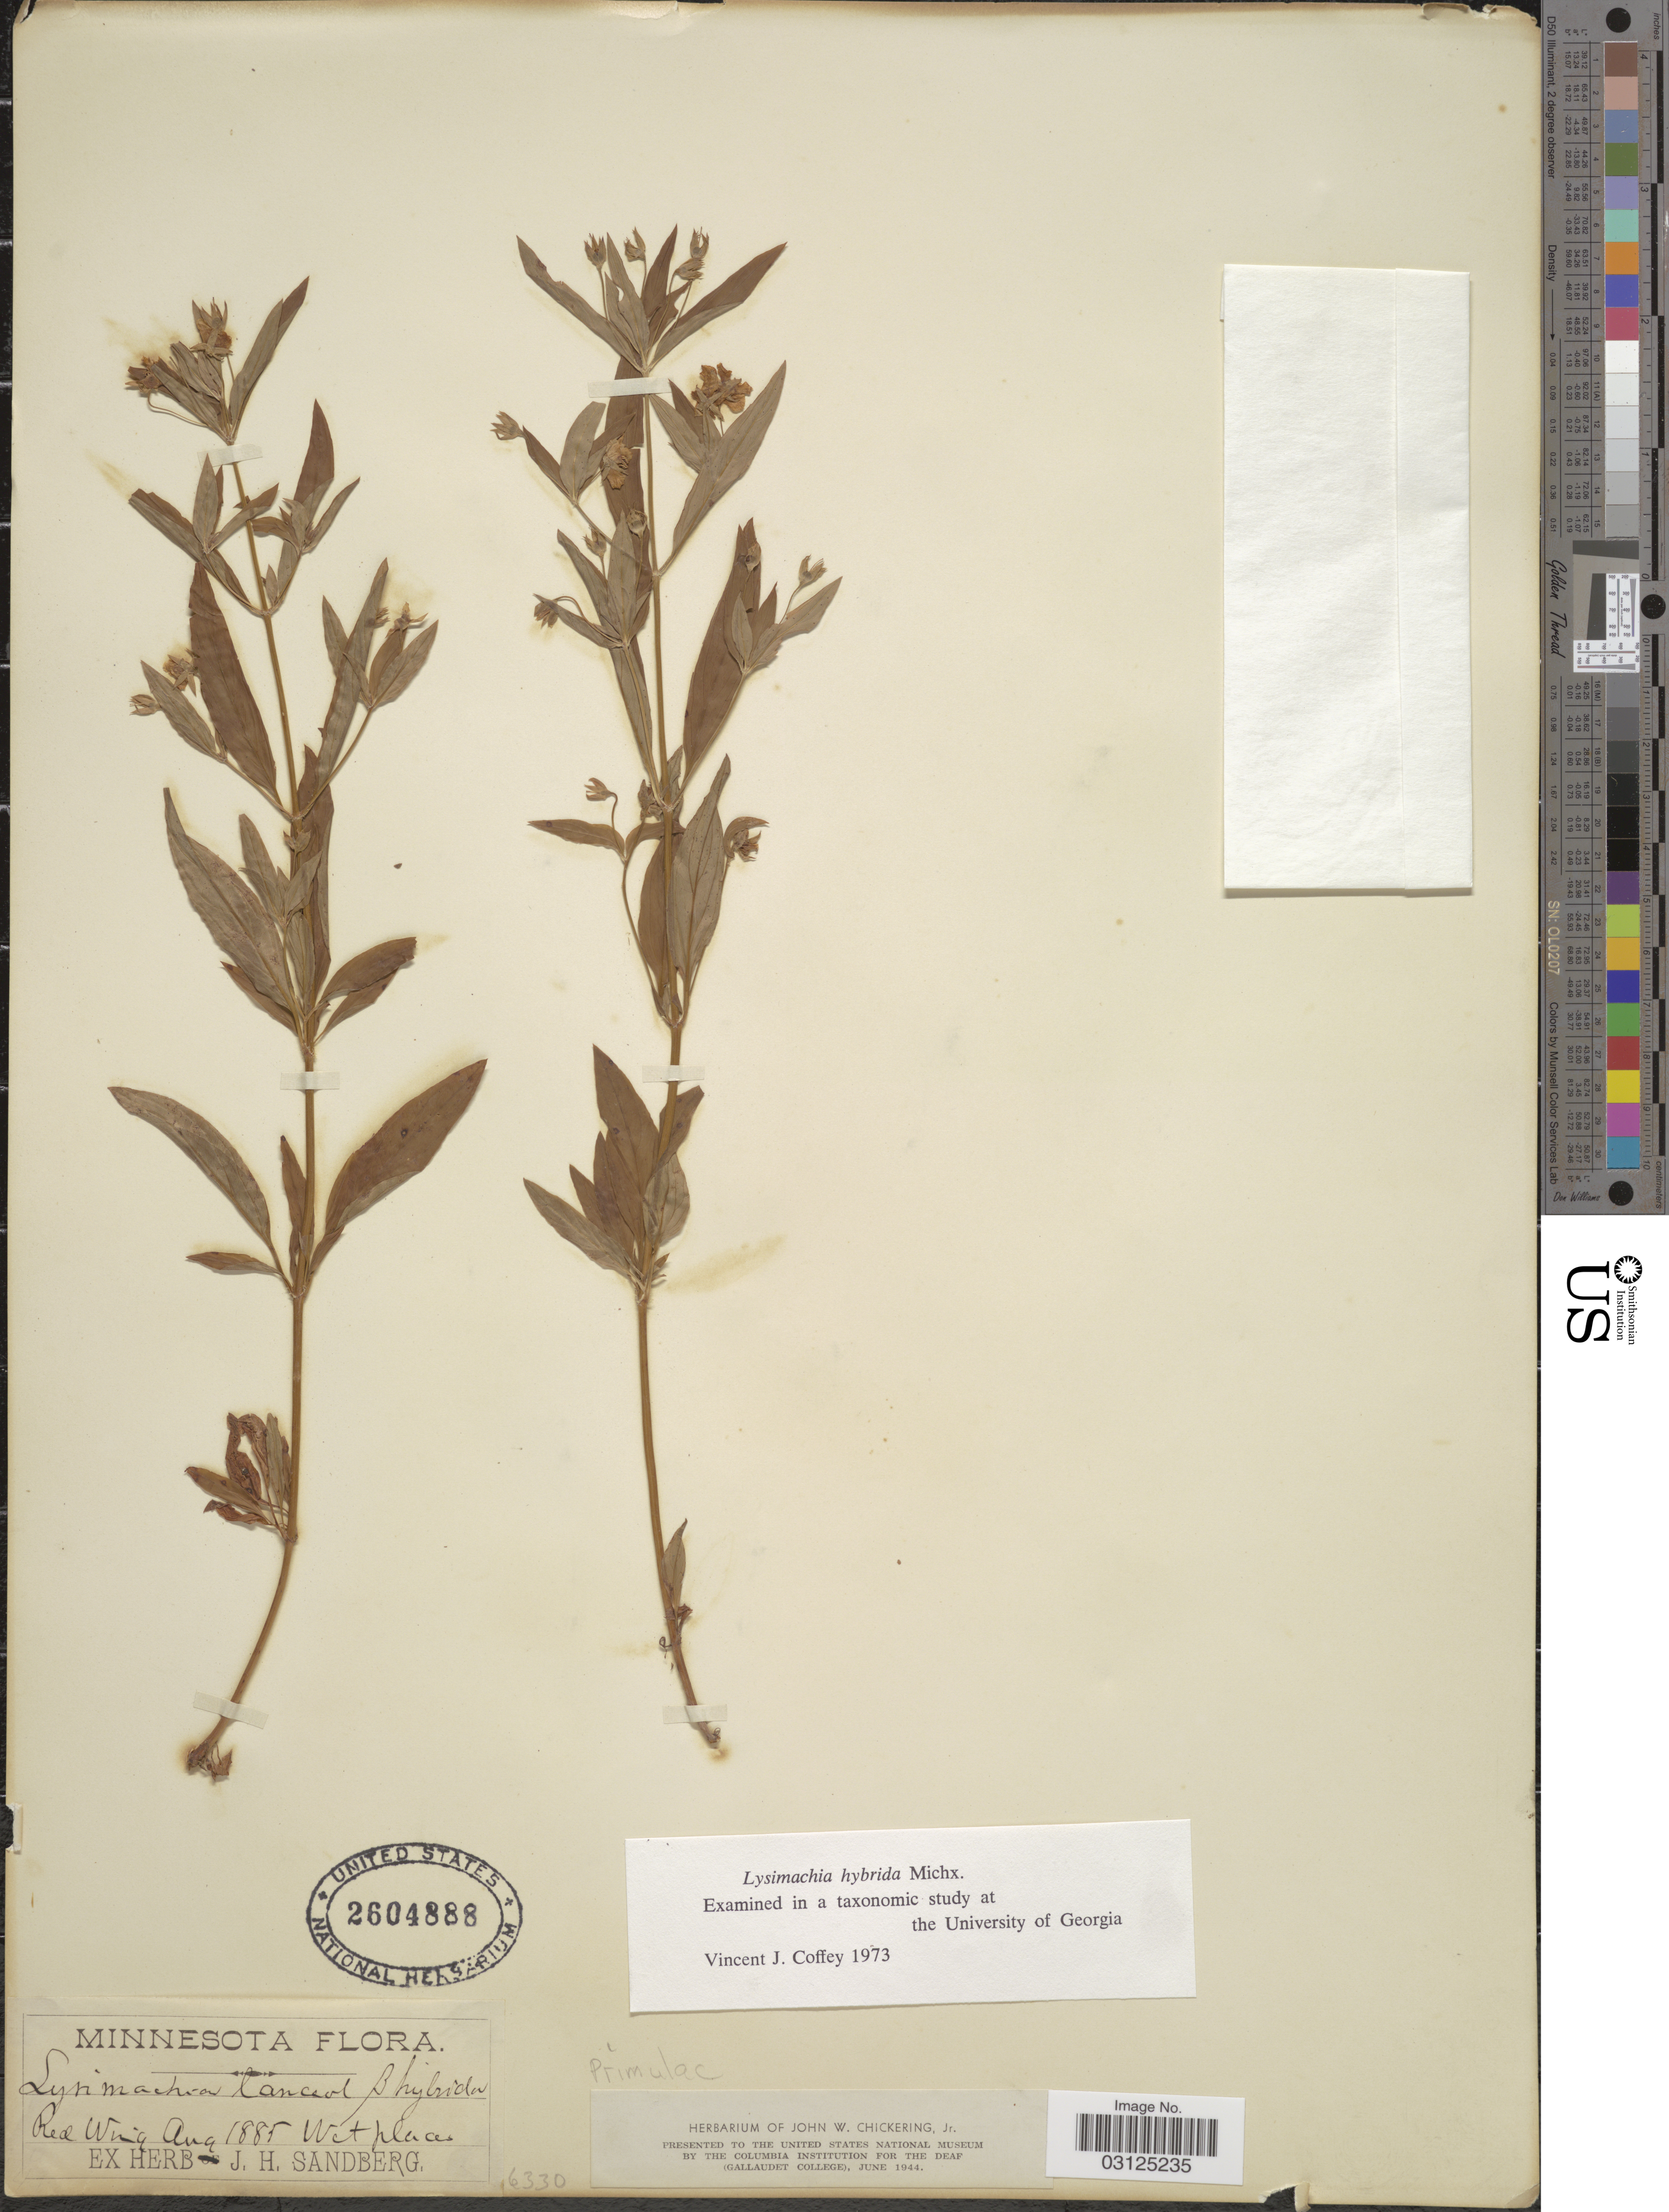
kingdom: Plantae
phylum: Tracheophyta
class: Magnoliopsida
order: Ericales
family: Primulaceae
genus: Lysimachia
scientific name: Lysimachia hybrida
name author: Michx.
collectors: ex. herb. J. H. Sandberg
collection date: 1885-08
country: United States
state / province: Minnesota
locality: Red Wing.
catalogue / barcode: US 2604888